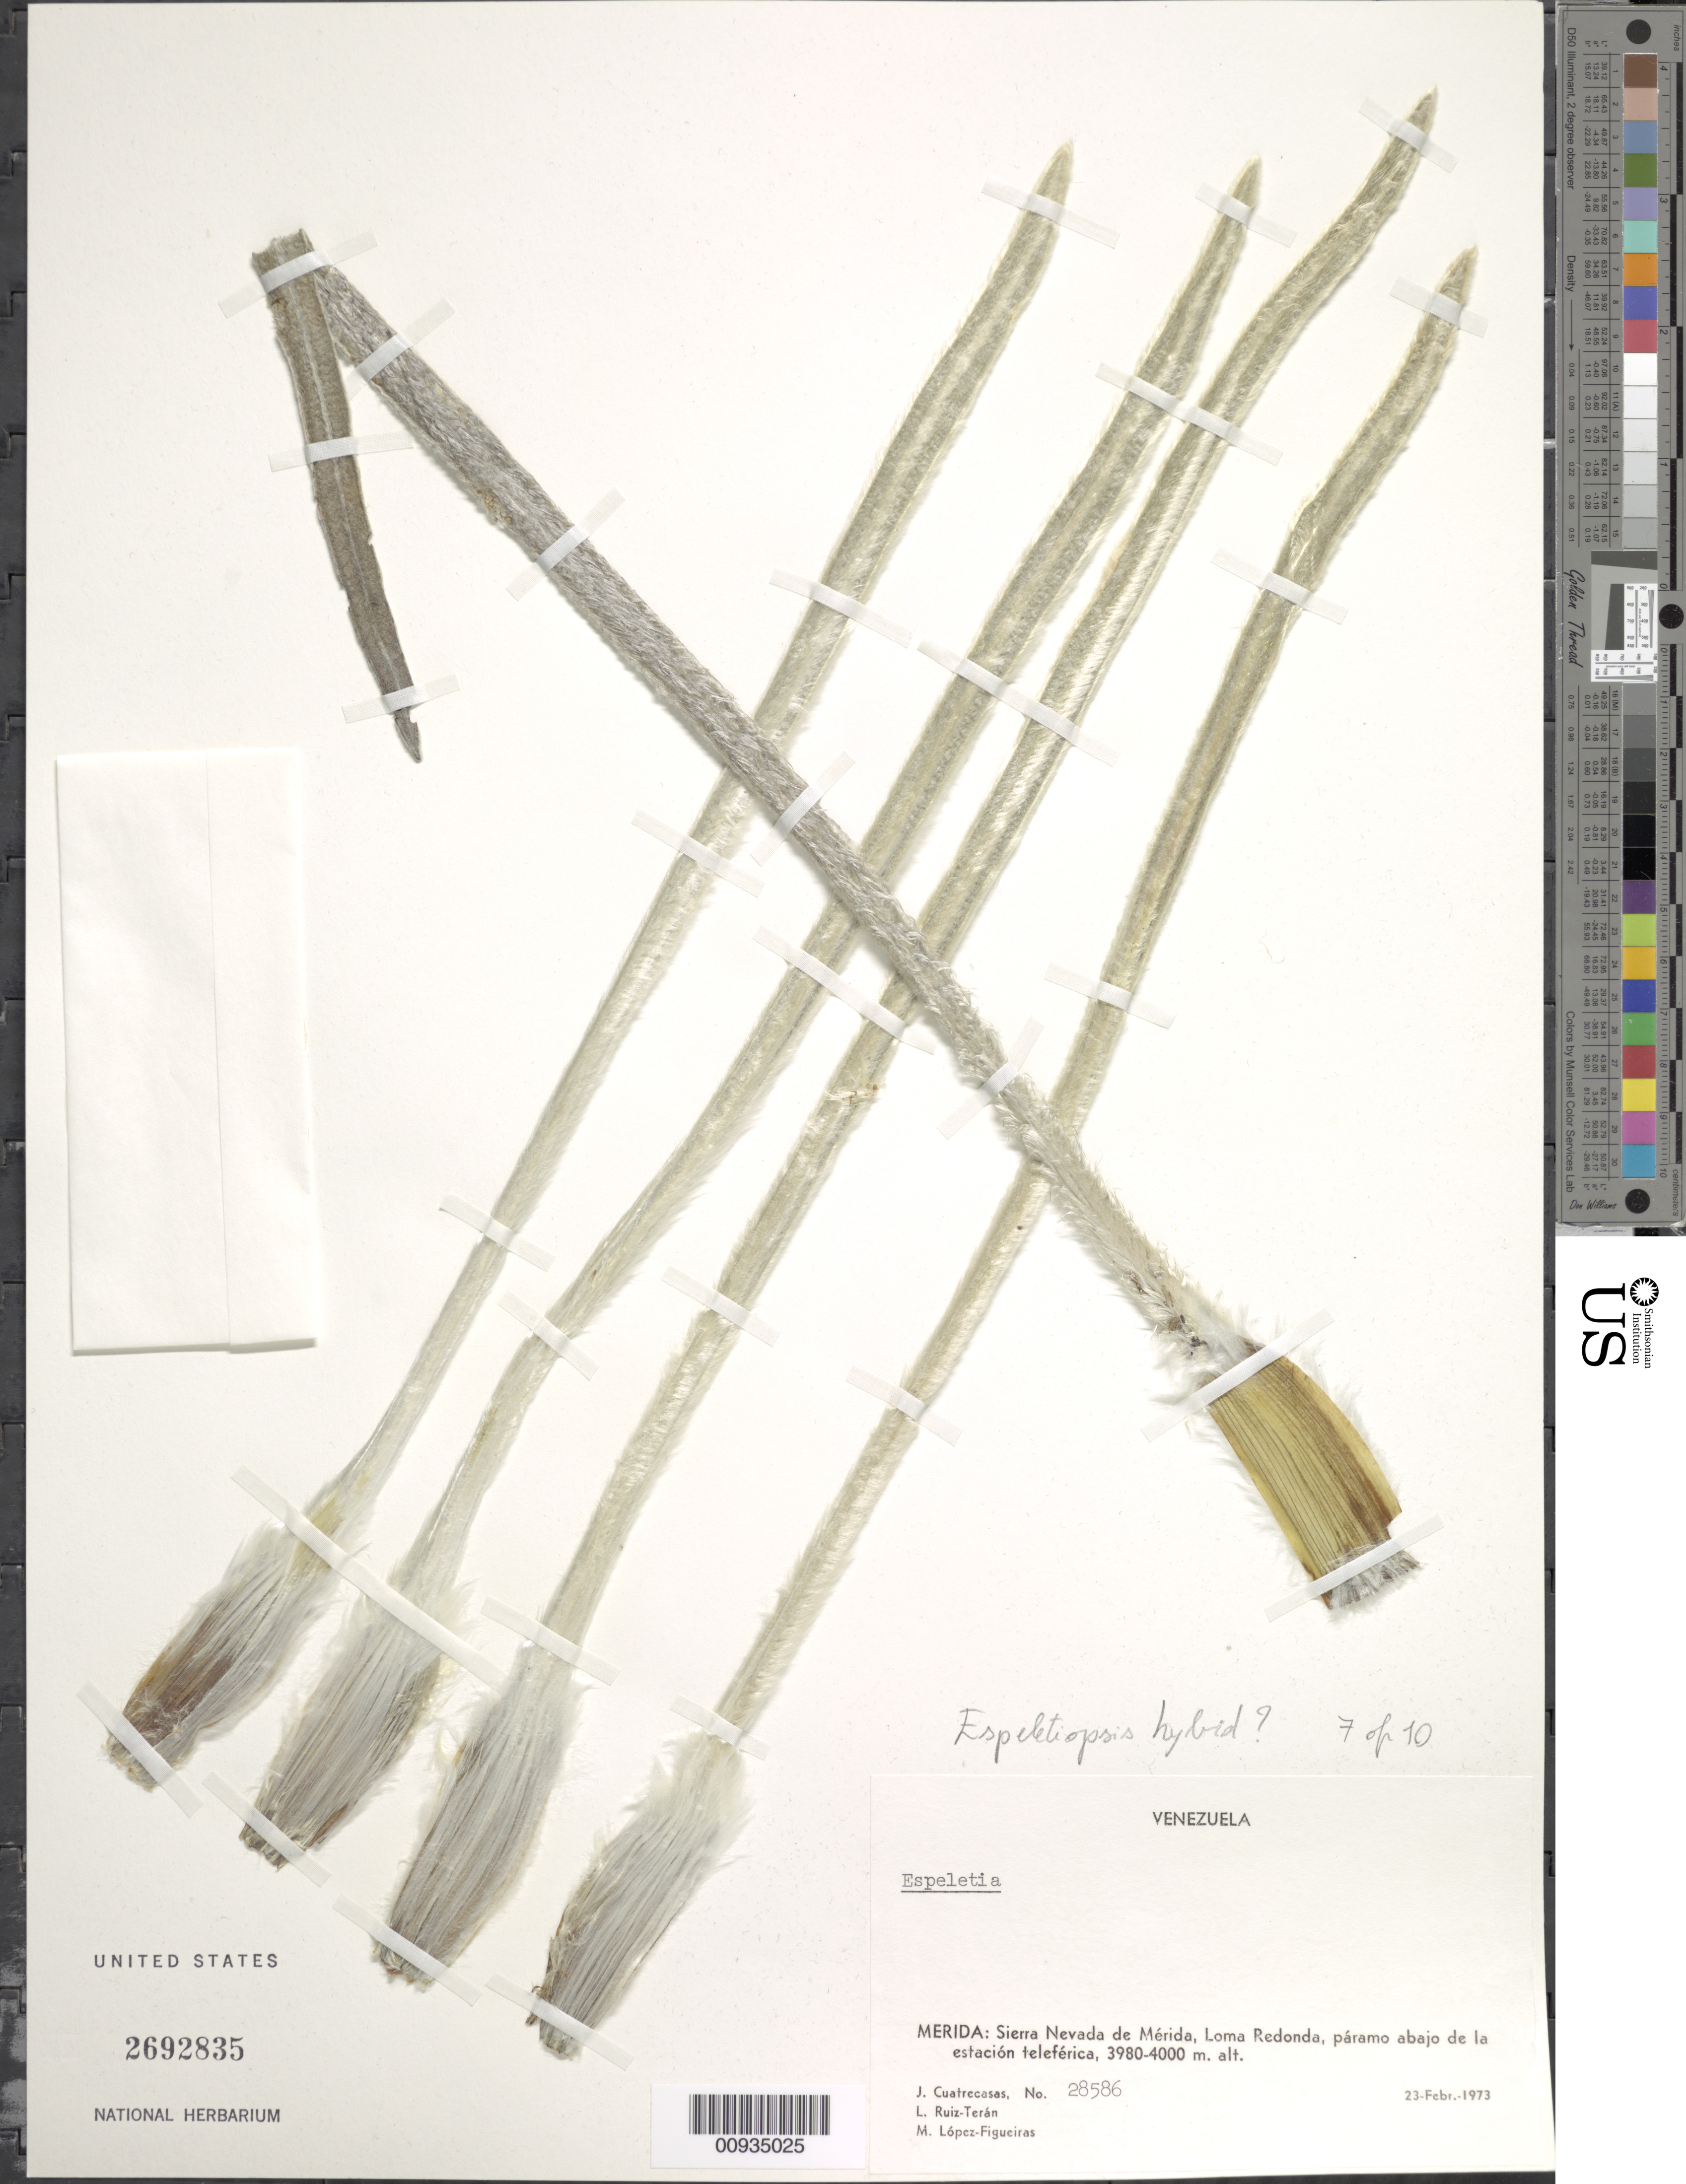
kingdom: Plantae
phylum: Tracheophyta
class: Magnoliopsida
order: Asterales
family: Asteraceae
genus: Espeletiopsis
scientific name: Espeletiopsis sp.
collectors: J. Cuatrecasas, L. E. Ruíz-Terán & M. López Figueiras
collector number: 28586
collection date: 1973-02-23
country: Venezuela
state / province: Mérida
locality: Sierra Nevada de Merida, Loma Redonda, paramo abajo de la estacion teleferica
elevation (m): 3980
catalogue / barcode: US 2692835